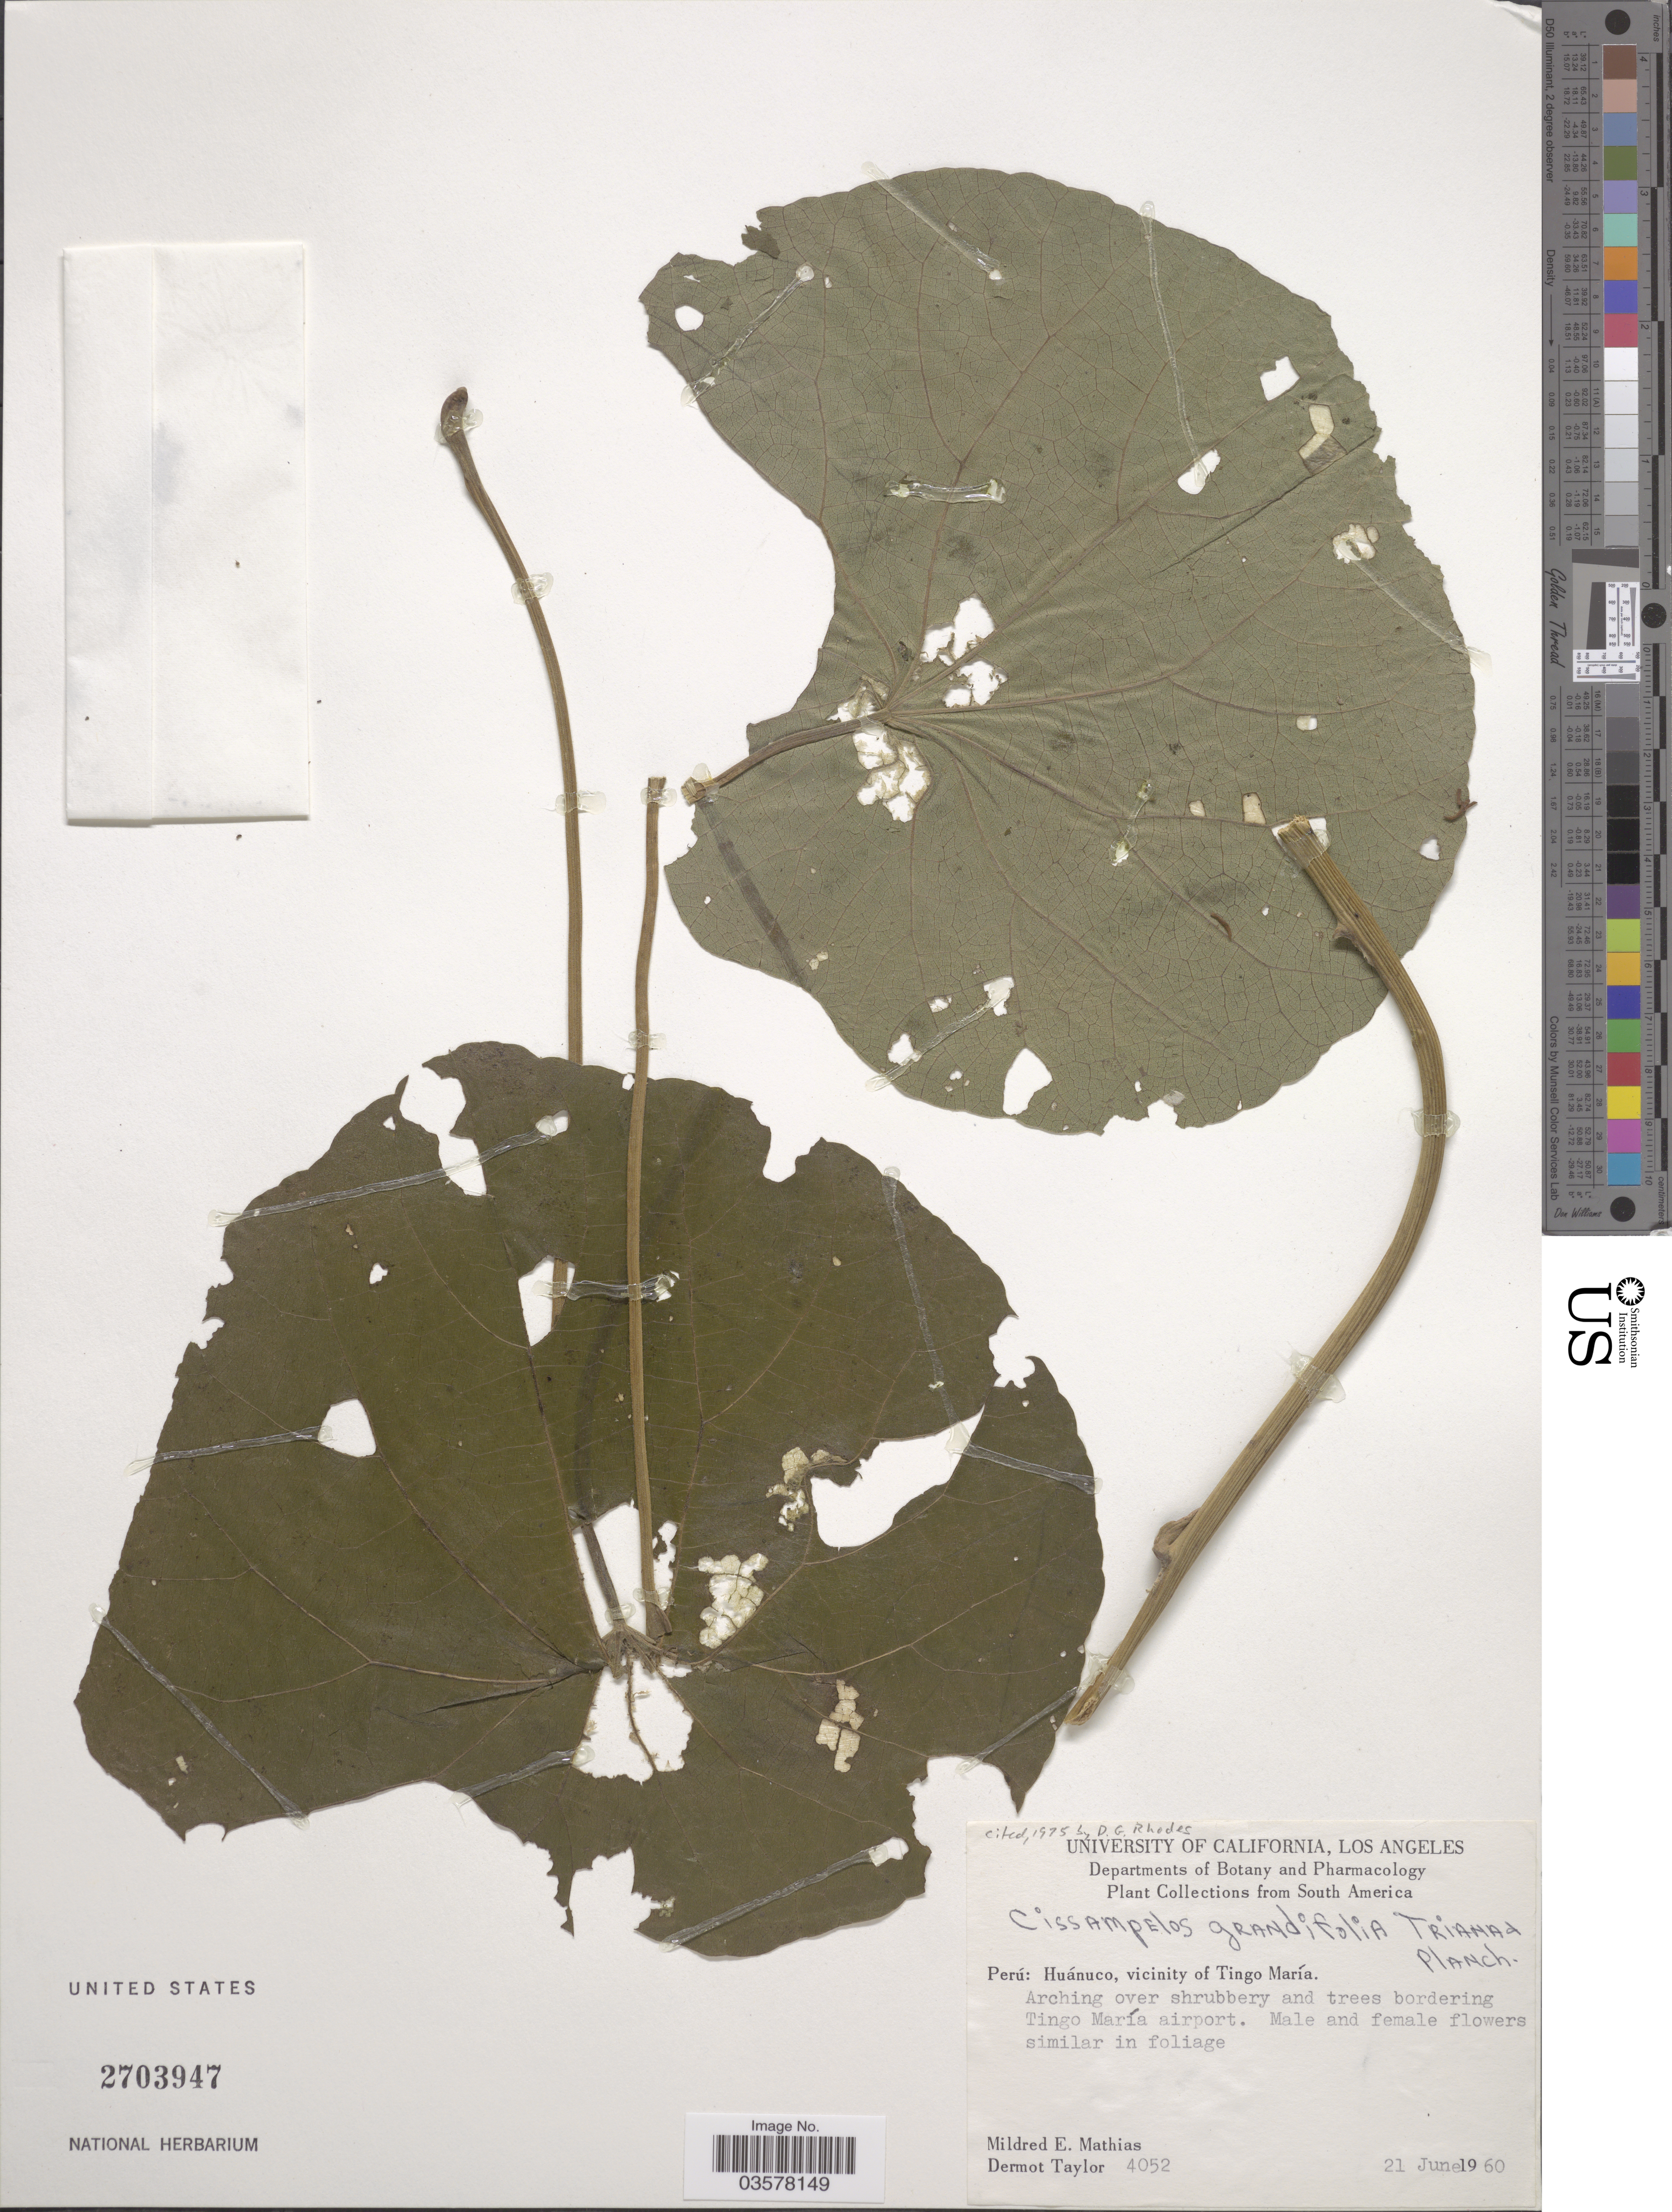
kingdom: Plantae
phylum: Tracheophyta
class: Magnoliopsida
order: Ranunculales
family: Menispermaceae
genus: Cissampelos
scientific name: Cissampelos grandifolia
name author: Triana & Planch.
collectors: M. E. Mathias & D. Taylor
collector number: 4052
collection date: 1960-06-21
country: Peru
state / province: Huánuco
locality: Vicinity of Tingo María. Bordering Tingo María airport.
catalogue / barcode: US 2703947